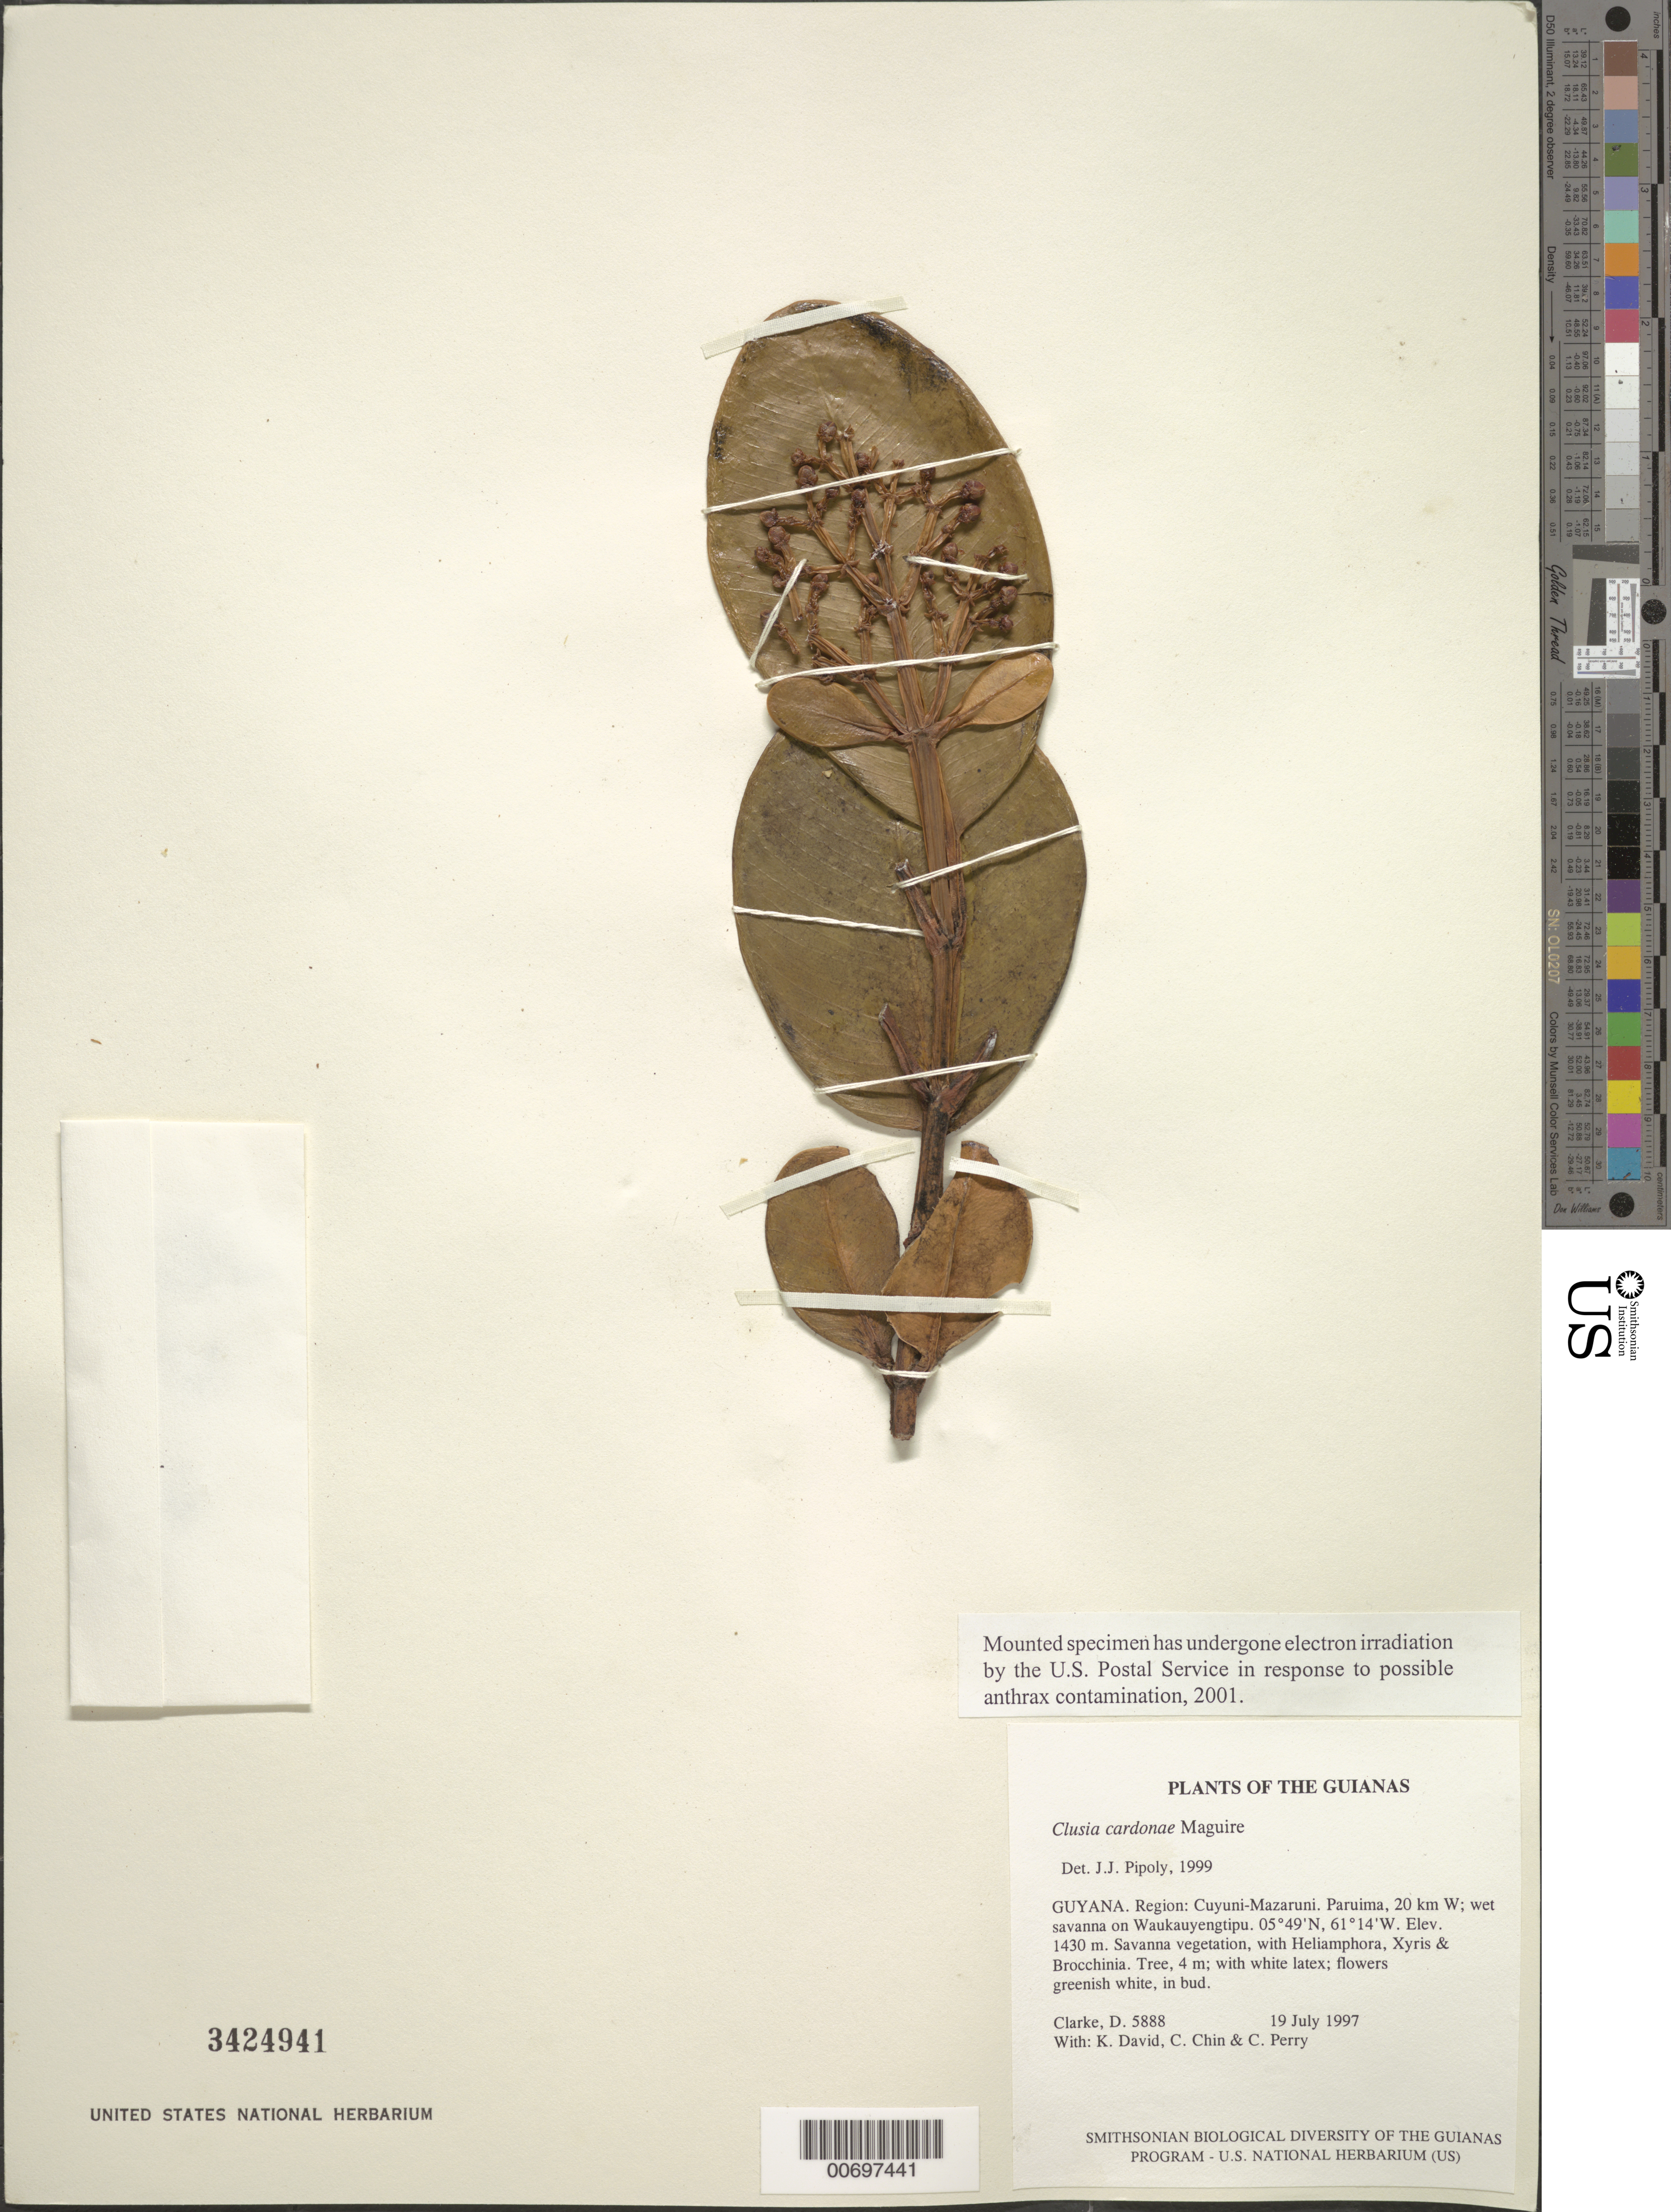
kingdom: Plantae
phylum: Tracheophyta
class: Magnoliopsida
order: Malpighiales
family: Clusiaceae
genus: Clusia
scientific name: Clusia cardonae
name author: Maguire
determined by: Pipoly, J. J., III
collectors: H. D. Clarke, K. David, C. Chin & C. Perry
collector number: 5888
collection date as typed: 19 July 1997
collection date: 1997-07-19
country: Guyana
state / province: Cuyuni-Mazaruni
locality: Paruima, 20 km W; wet savanna on Waukauyengtipu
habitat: Savanna vegetation, with Heliamphora, Xyris & Brocchinia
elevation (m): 1430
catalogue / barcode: US 3424941